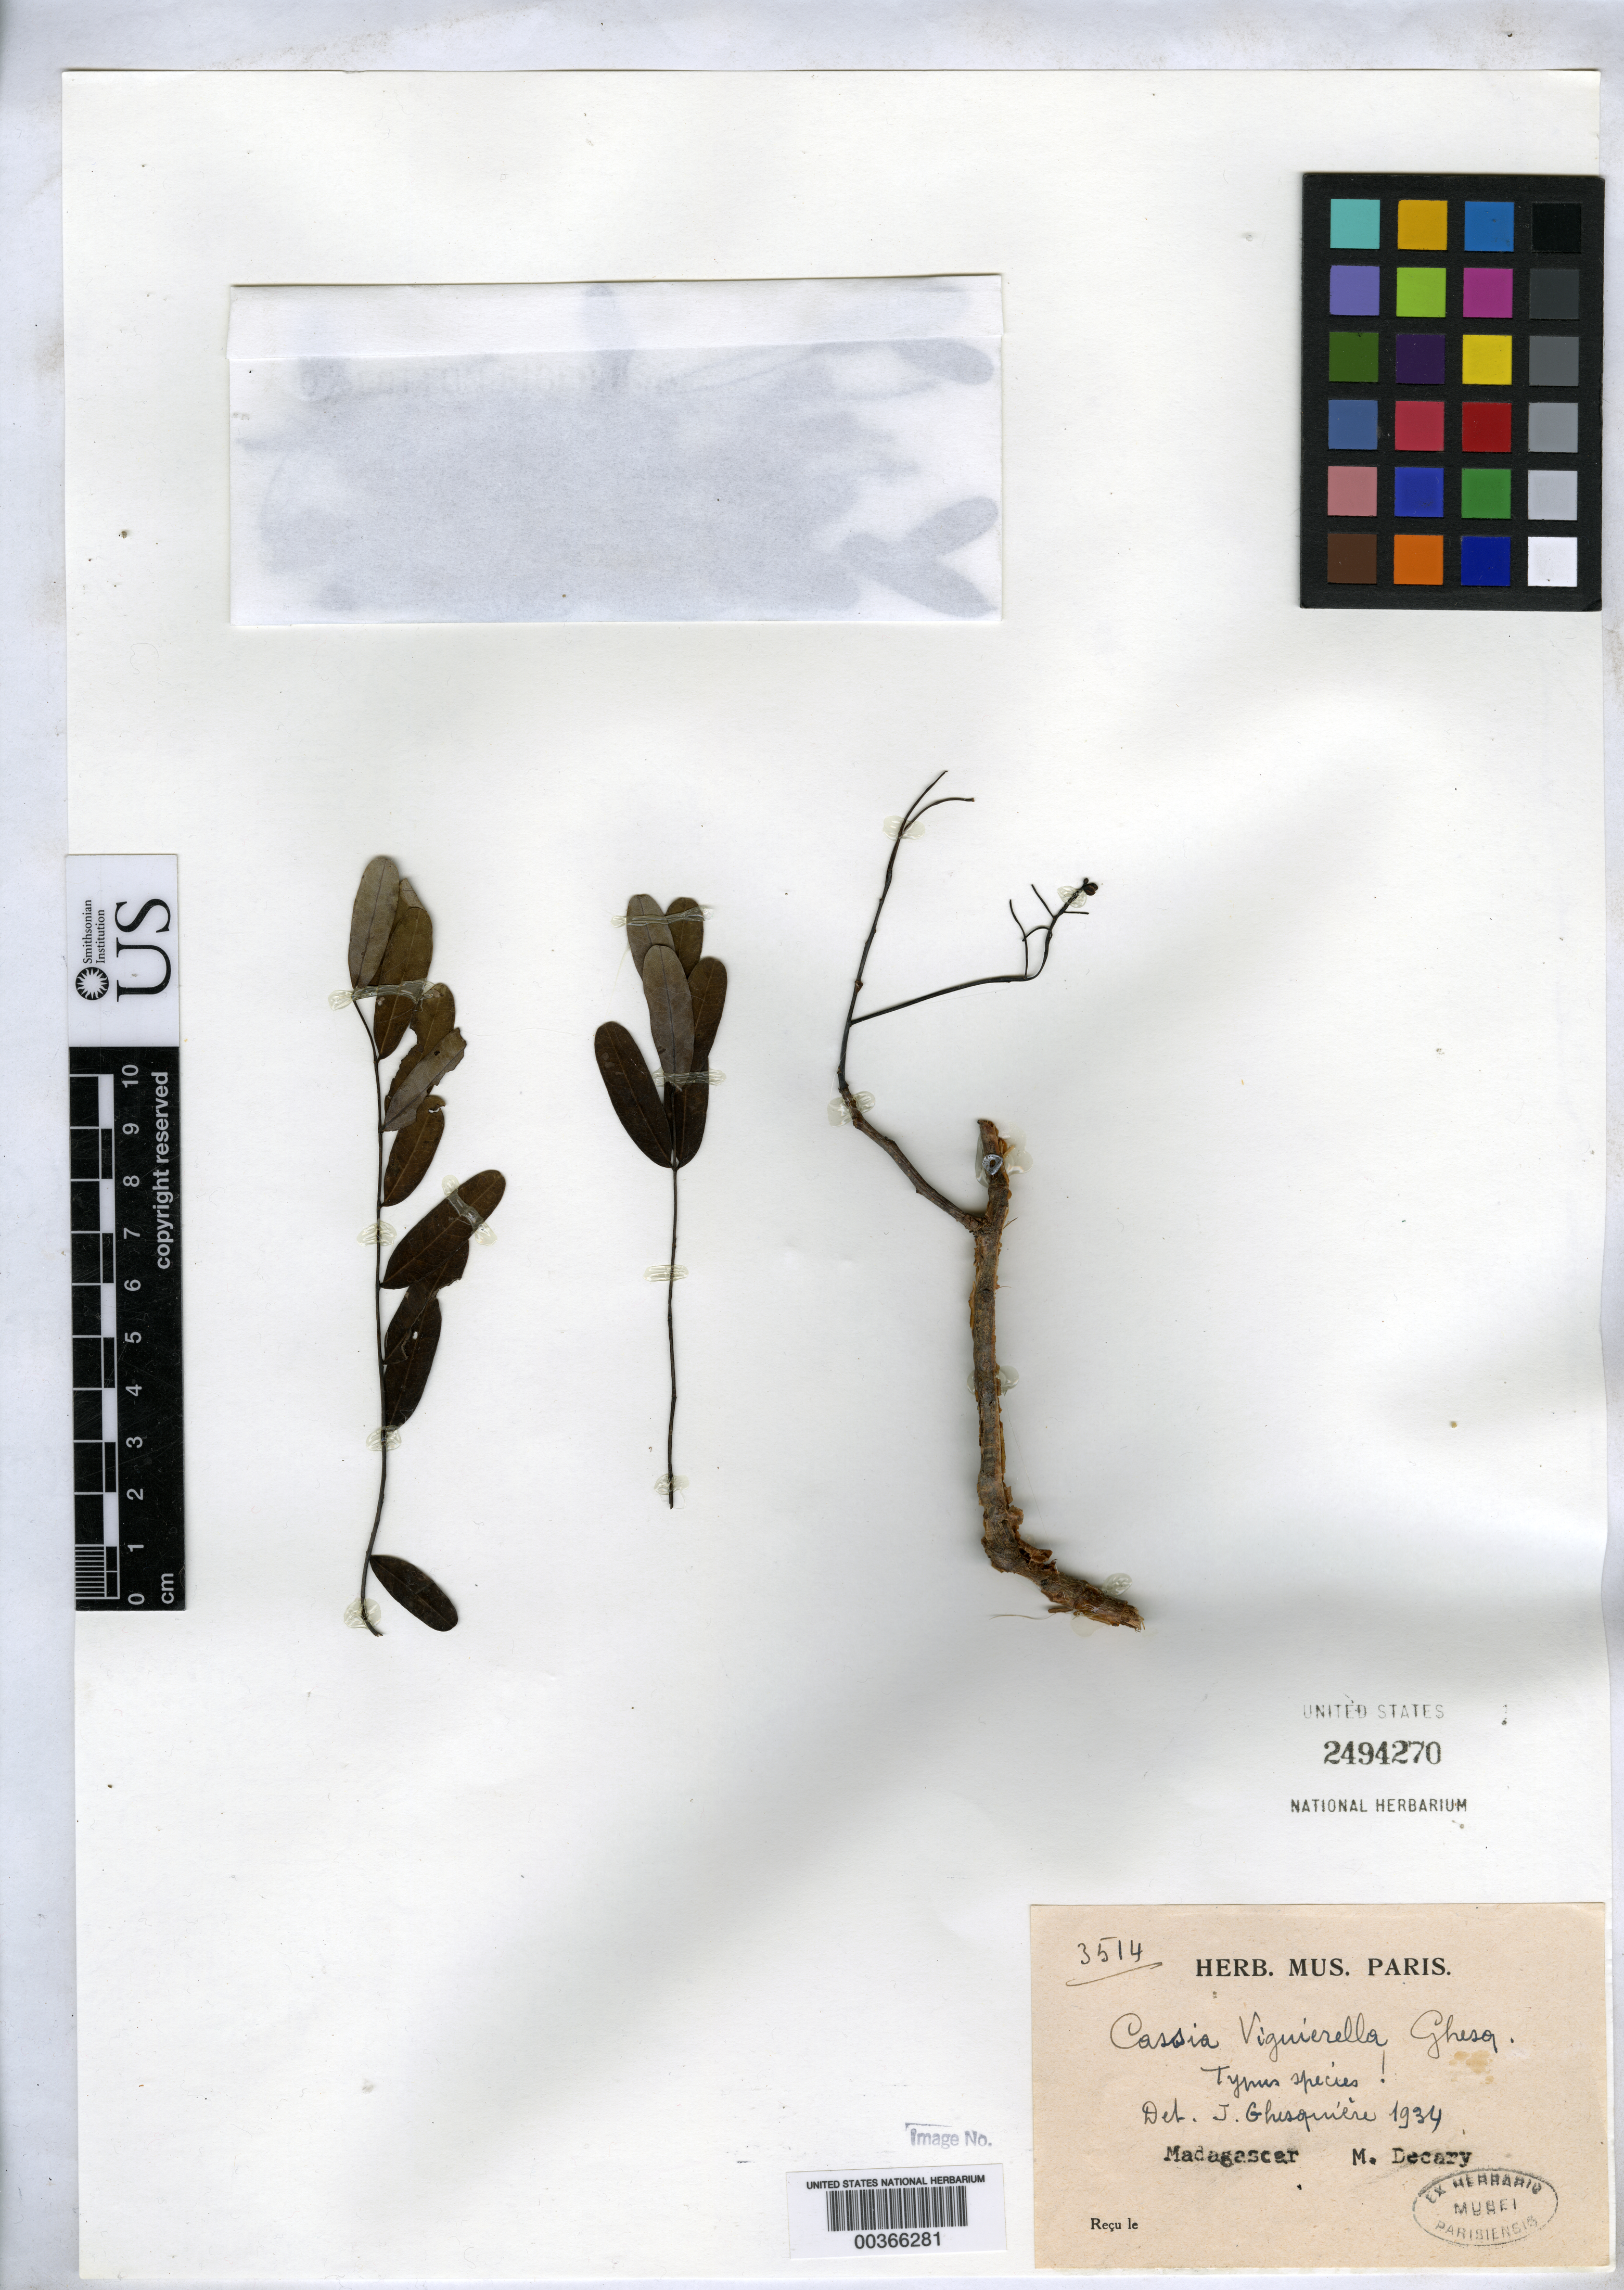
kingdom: Plantae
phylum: Tracheophyta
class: Magnoliopsida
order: Fabales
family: Fabaceae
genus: Cassia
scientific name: Cassia viguierella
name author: Ghesq.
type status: Syntype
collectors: R. Decary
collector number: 3514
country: Madagascar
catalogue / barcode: US 2494270